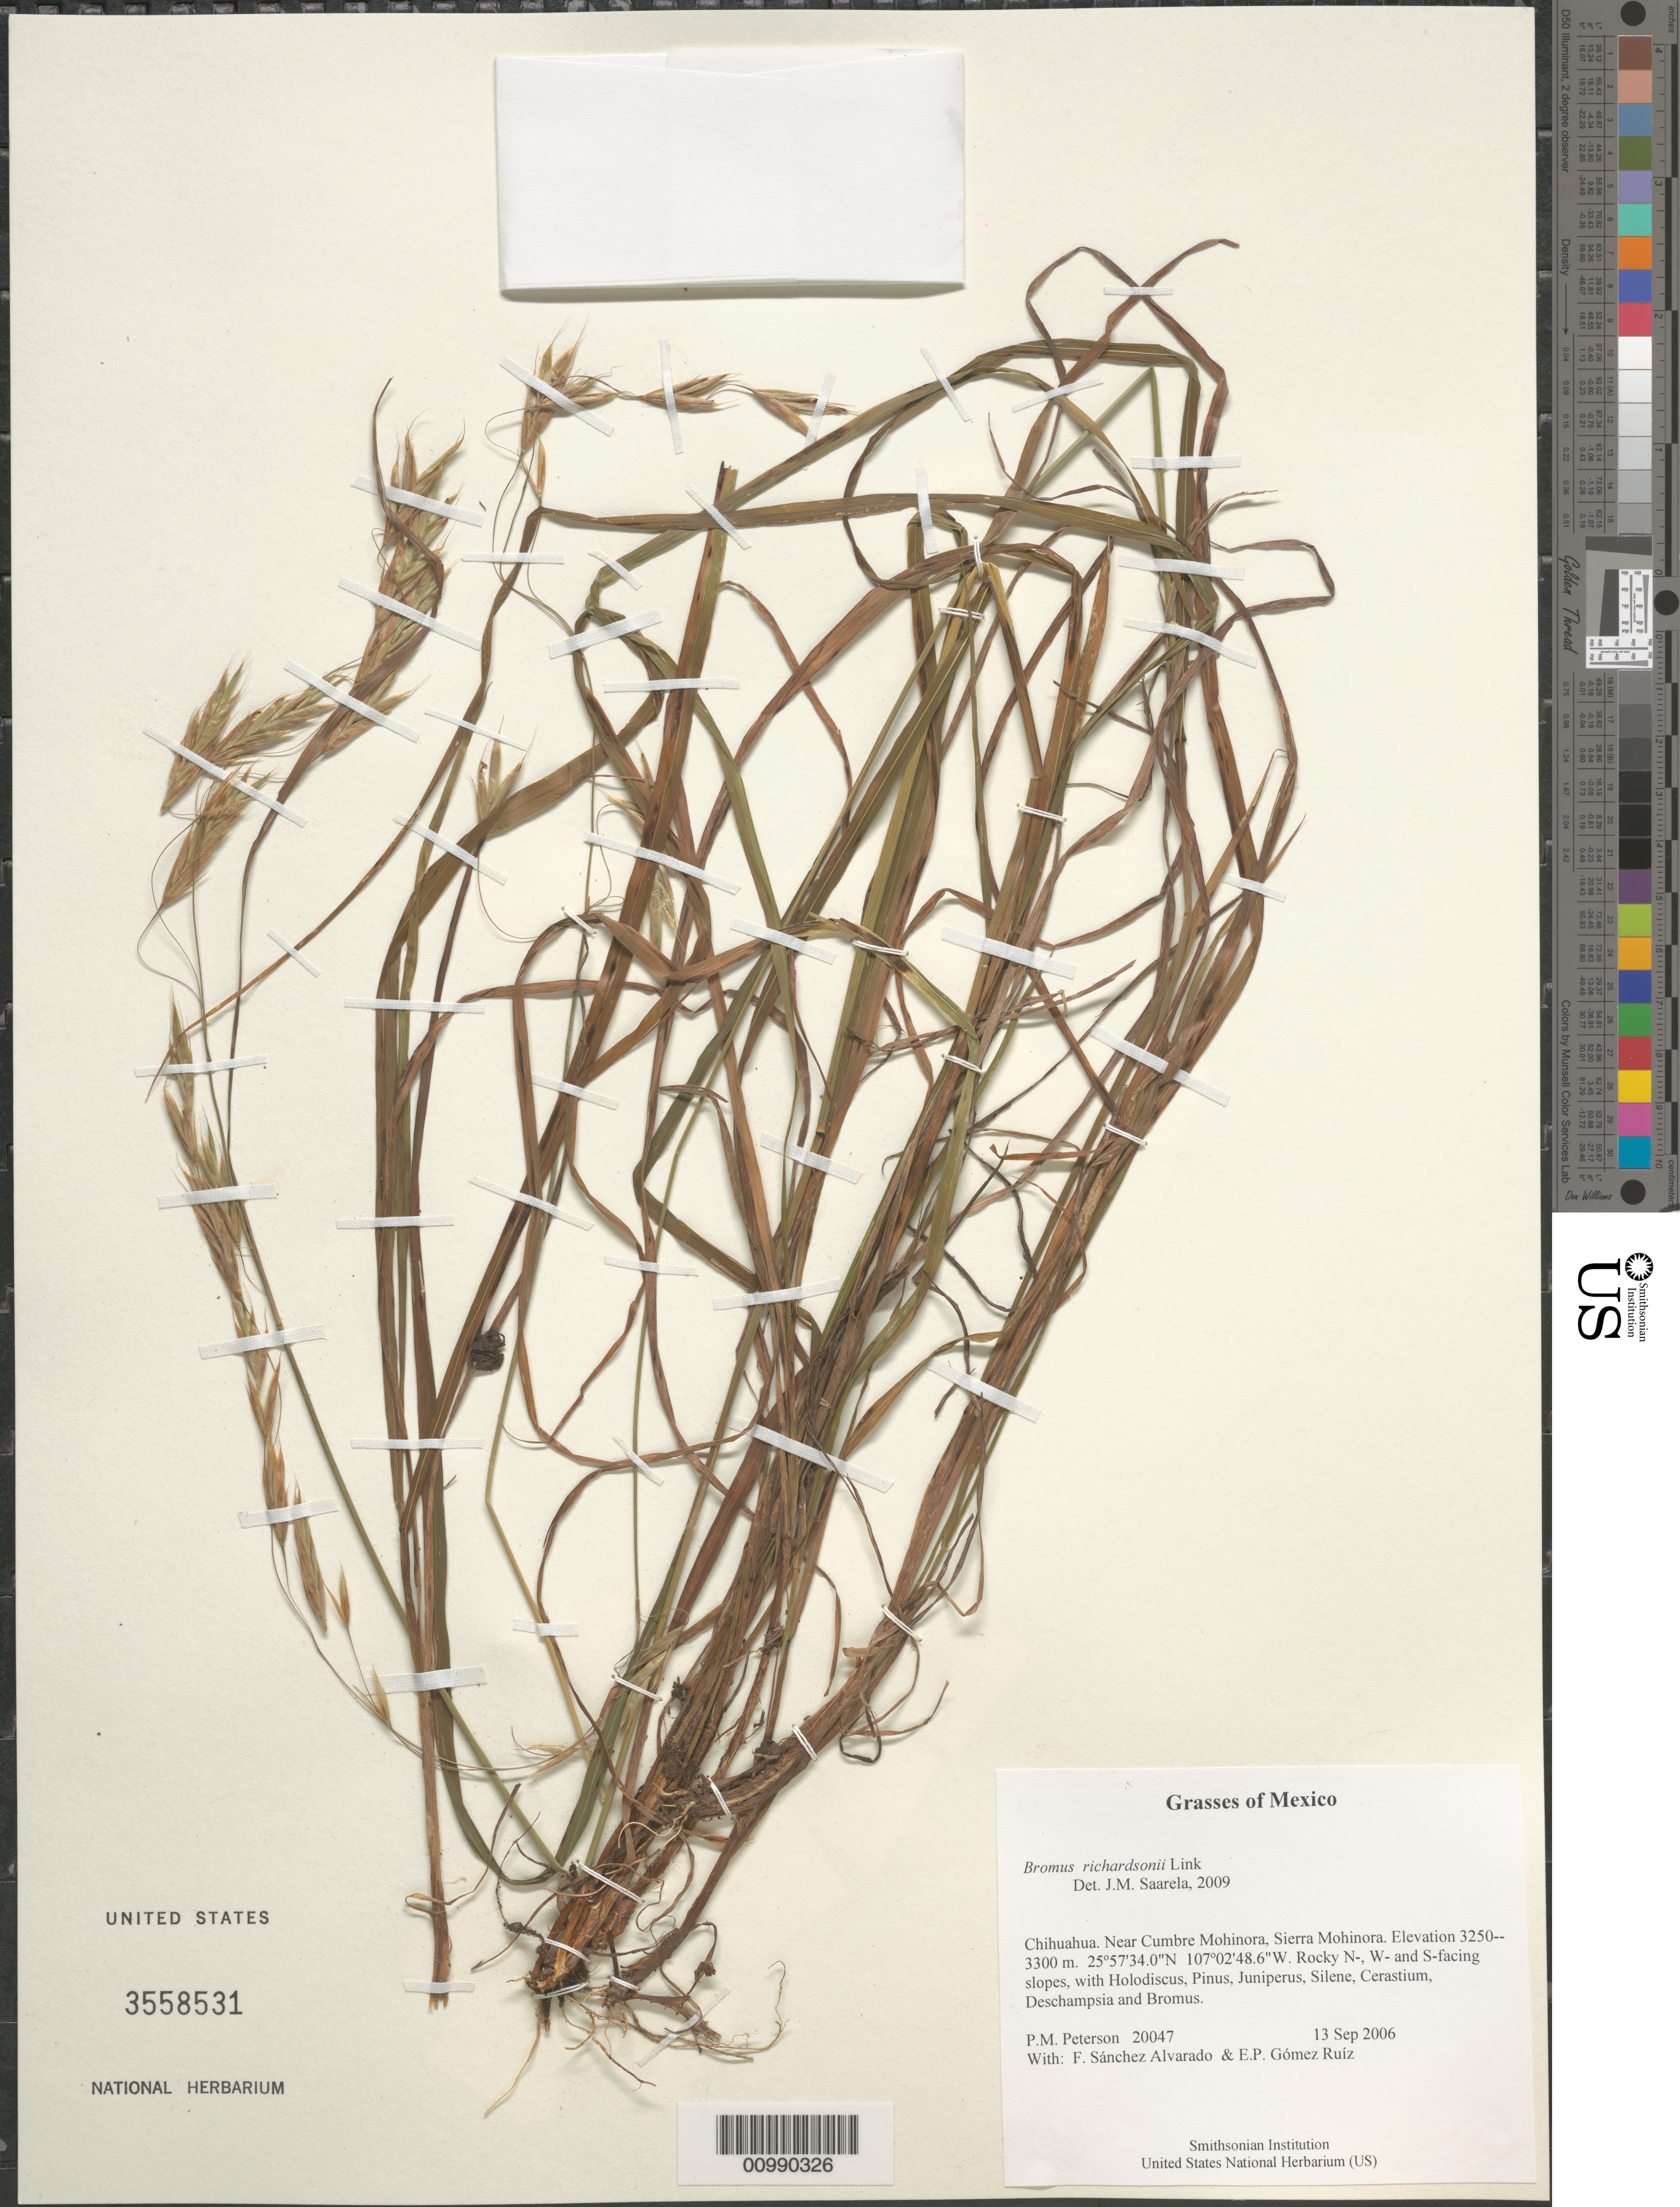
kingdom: Plantae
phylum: Tracheophyta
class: Liliopsida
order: Poales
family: Poaceae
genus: Bromus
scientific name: Bromus richardsonii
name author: Link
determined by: Saarela, J. M., (CAN), Canadian Museum of Nature (CANADA)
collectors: P. M. Peterson, F. Sánchez Alvarado & E. Gómez Ruíz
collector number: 20047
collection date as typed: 13 Sep 2006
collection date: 2006-09-13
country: Mexico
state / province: Chihuahua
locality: Near Cumbre Mohinora, Sierra Mohinora.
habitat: Rocky N-, W- and S-facing slopes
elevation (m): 3250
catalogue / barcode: US 3558531